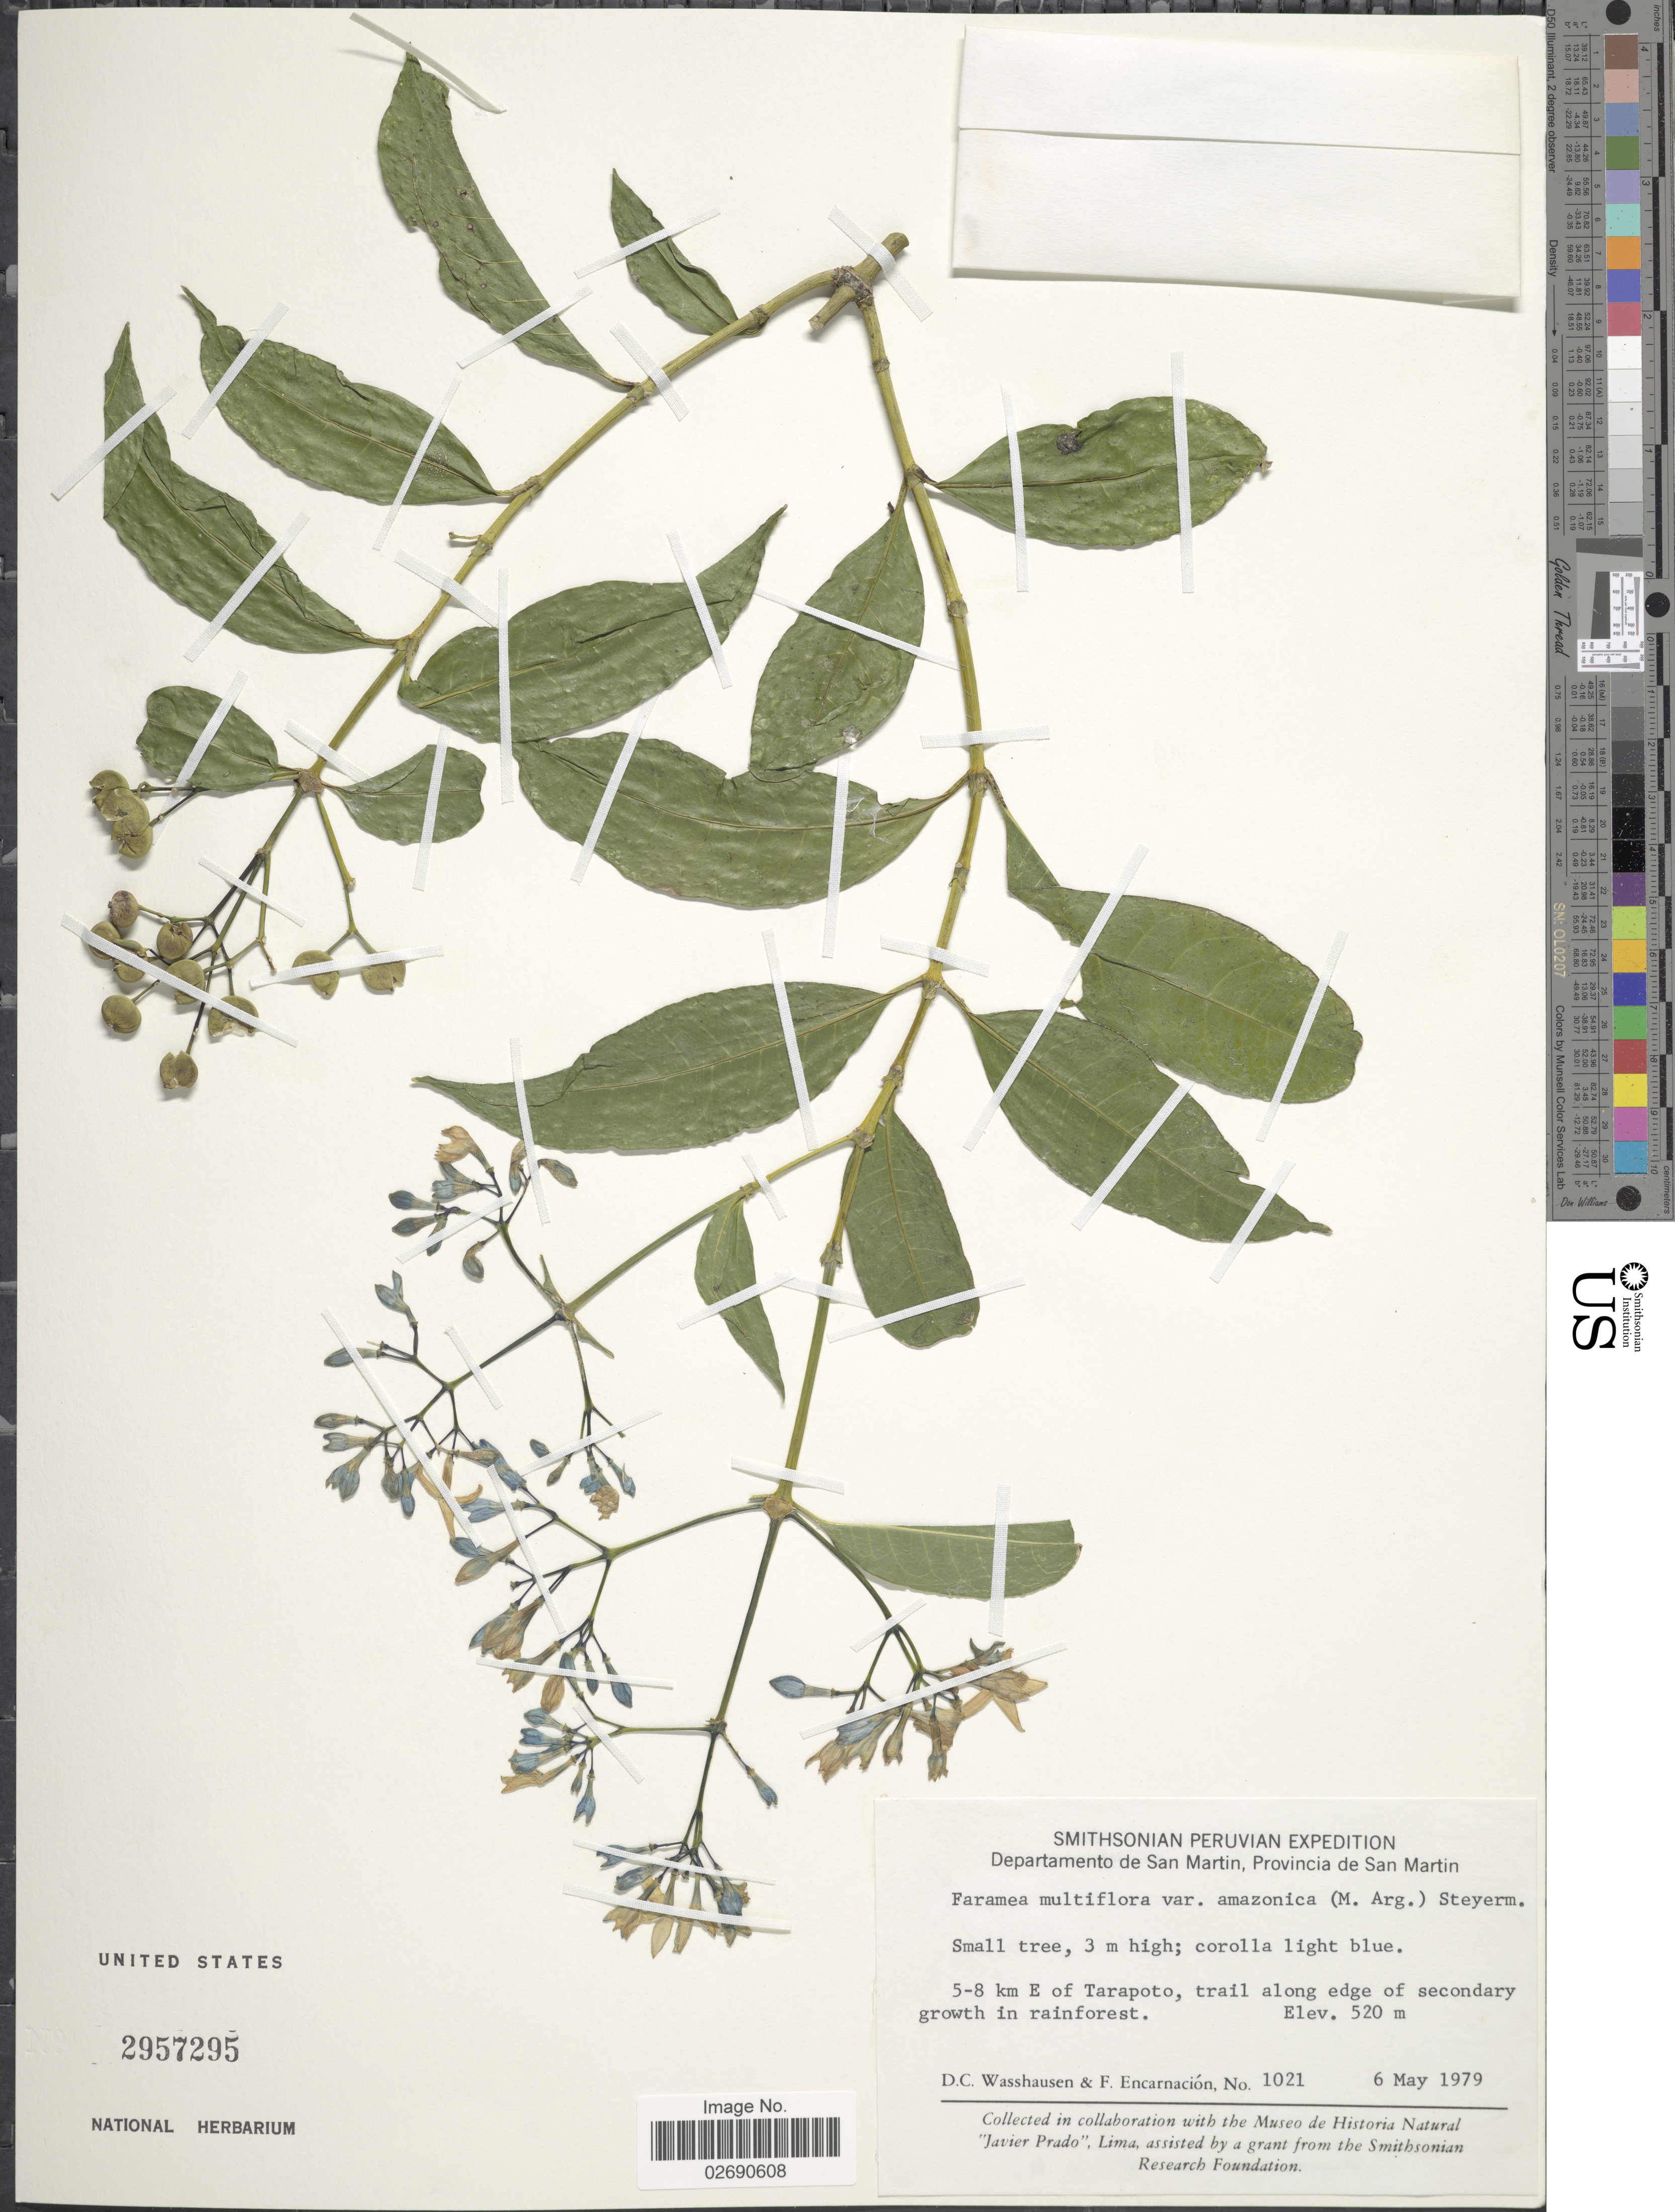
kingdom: Plantae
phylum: Tracheophyta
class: Magnoliopsida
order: Gentianales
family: Rubiaceae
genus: Faramea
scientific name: Faramea multiflora var. amazonica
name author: (Müll. Arg.) Steyerm.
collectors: D. C. Wasshausen & F. Encarnación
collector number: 1021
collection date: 1979-05-06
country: Peru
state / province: San Martín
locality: Peruvian, Provincia de San Martin, 5-8 km E of Tarapoto, trail along edge of secondary growth in rainforest.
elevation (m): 520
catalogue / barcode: US 2957295